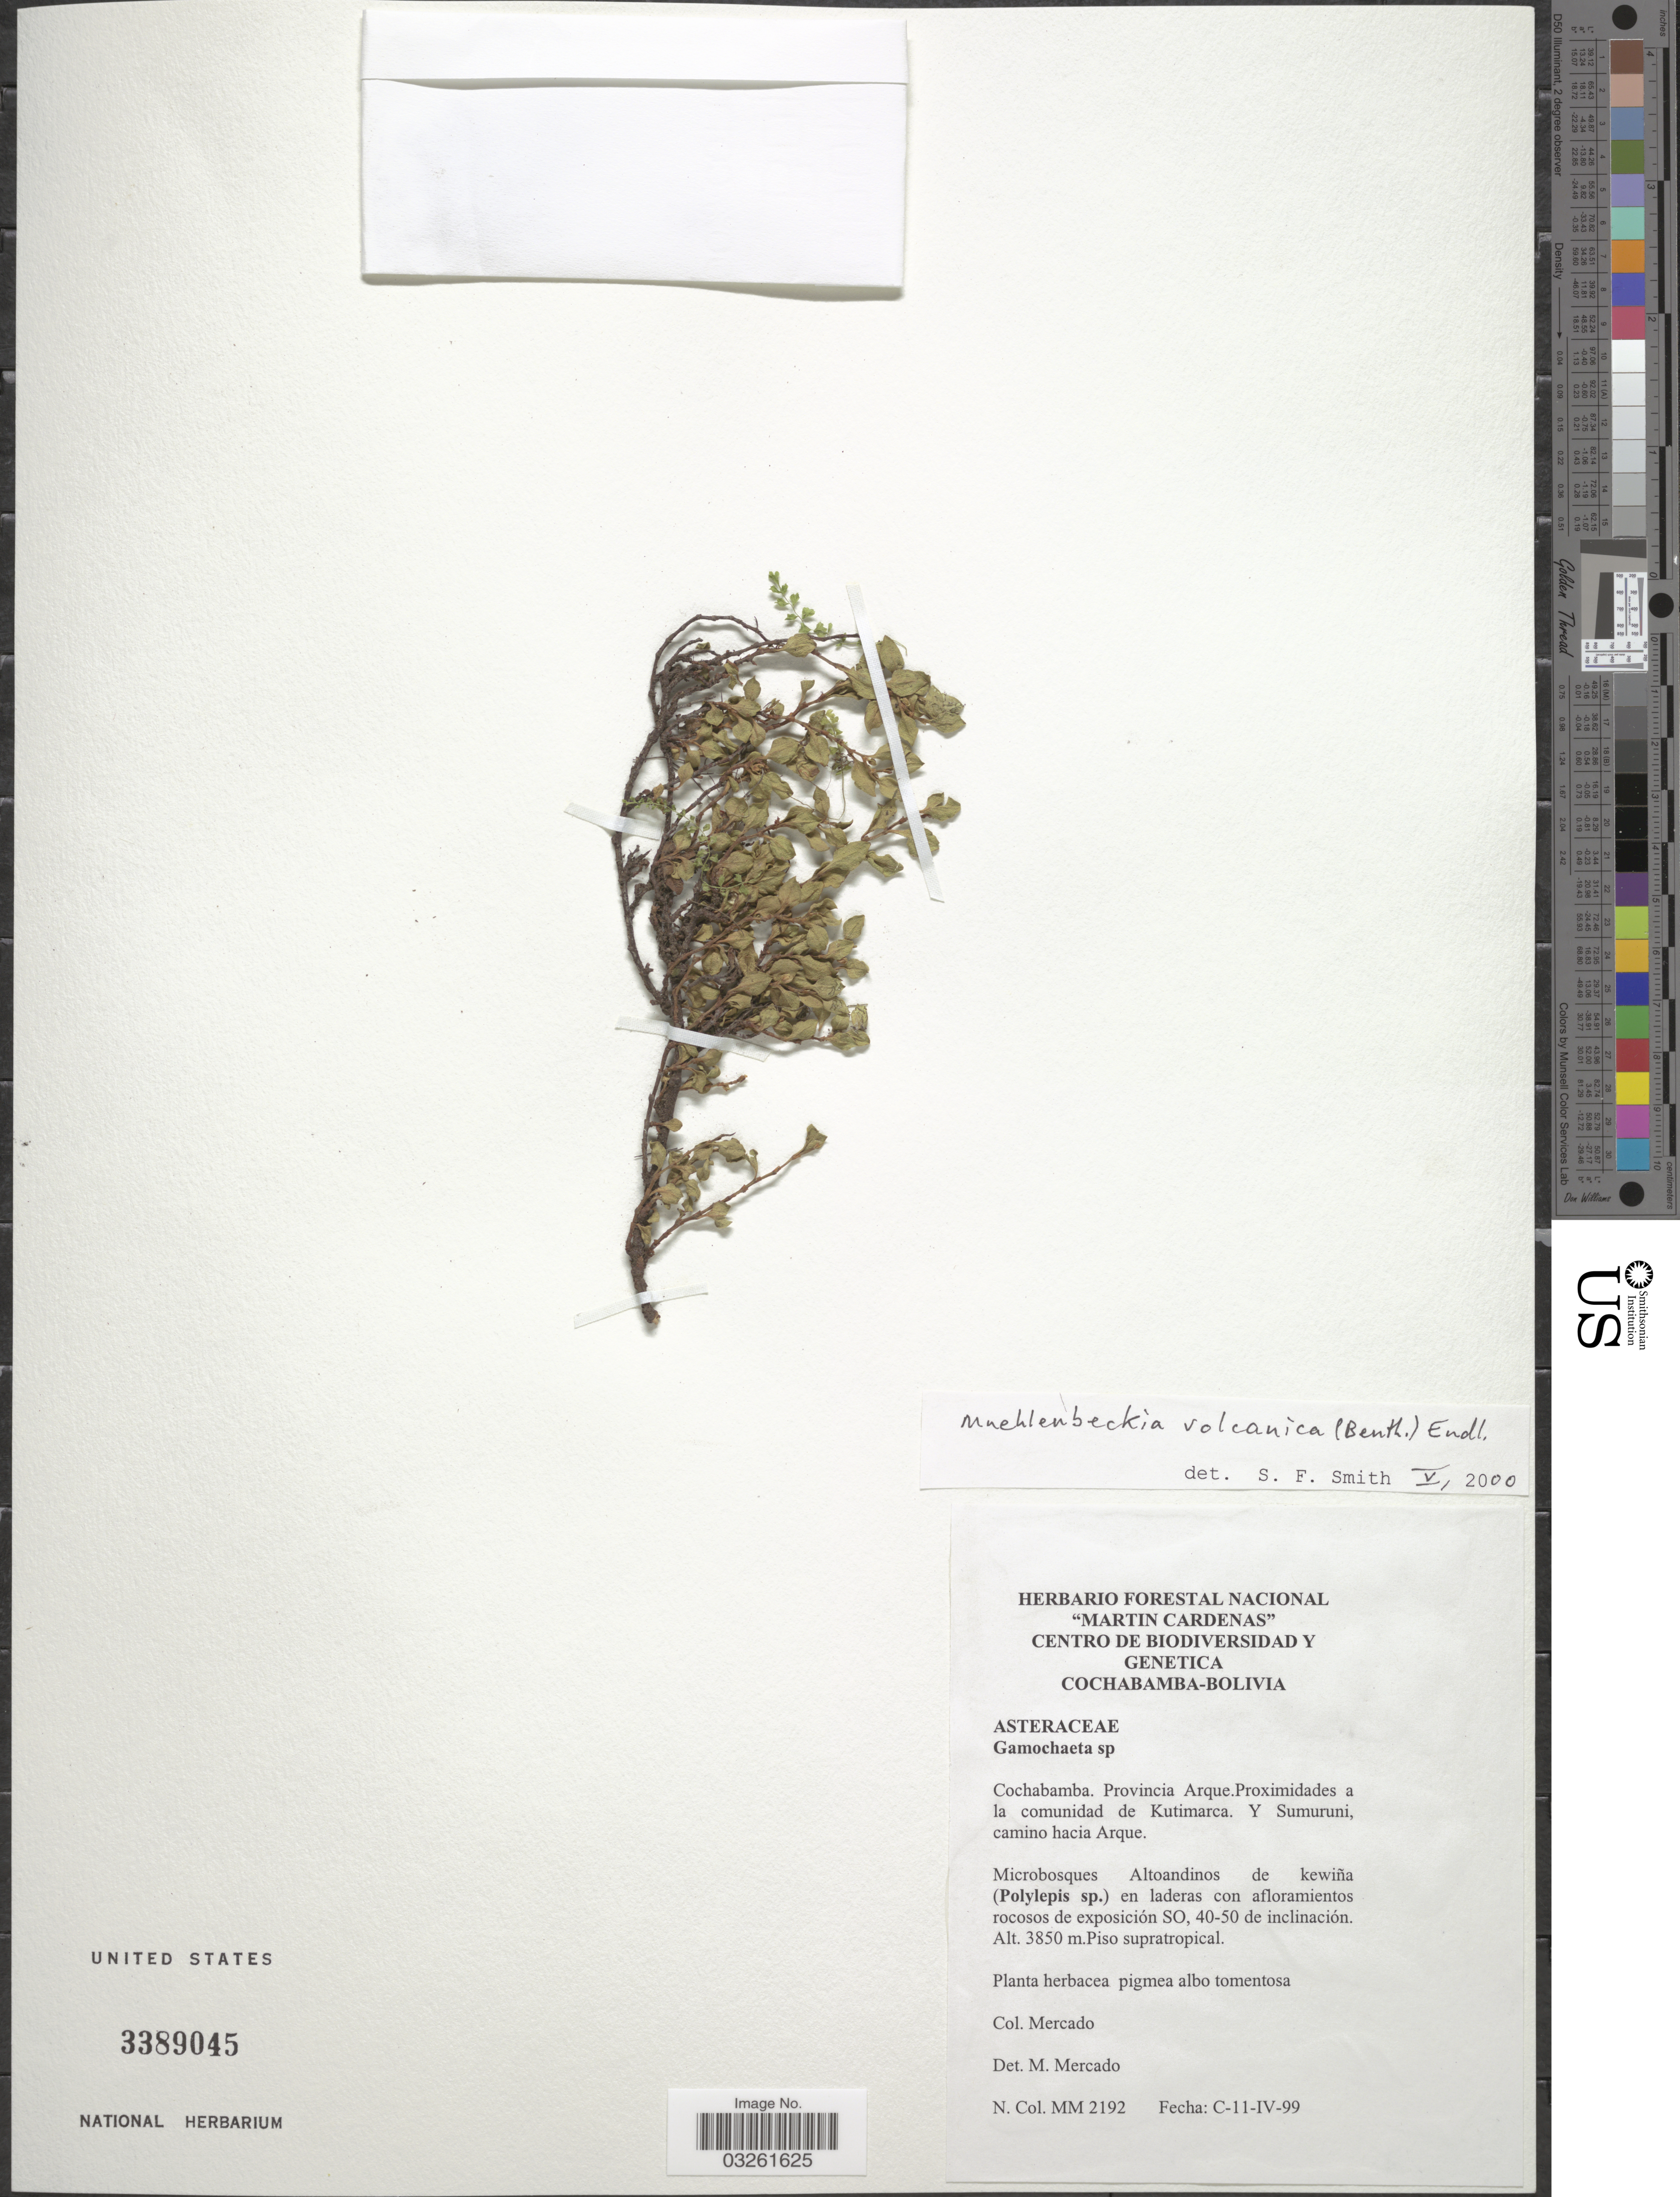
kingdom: Plantae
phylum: Tracheophyta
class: Magnoliopsida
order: Caryophyllales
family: Polygonaceae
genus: Muehlenbeckia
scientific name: Muehlenbeckia volcanica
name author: (Benth.) Endl.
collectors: M. Mercado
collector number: MM 2192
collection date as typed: Transcribed d/m/y: 11/4/99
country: Bolivia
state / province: Cochabamba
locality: Provincia Arque. Proximidades a la comunidad de Kutimarca. Y Sumuruni, camino hacia Arque.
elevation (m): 3850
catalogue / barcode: US 3389045